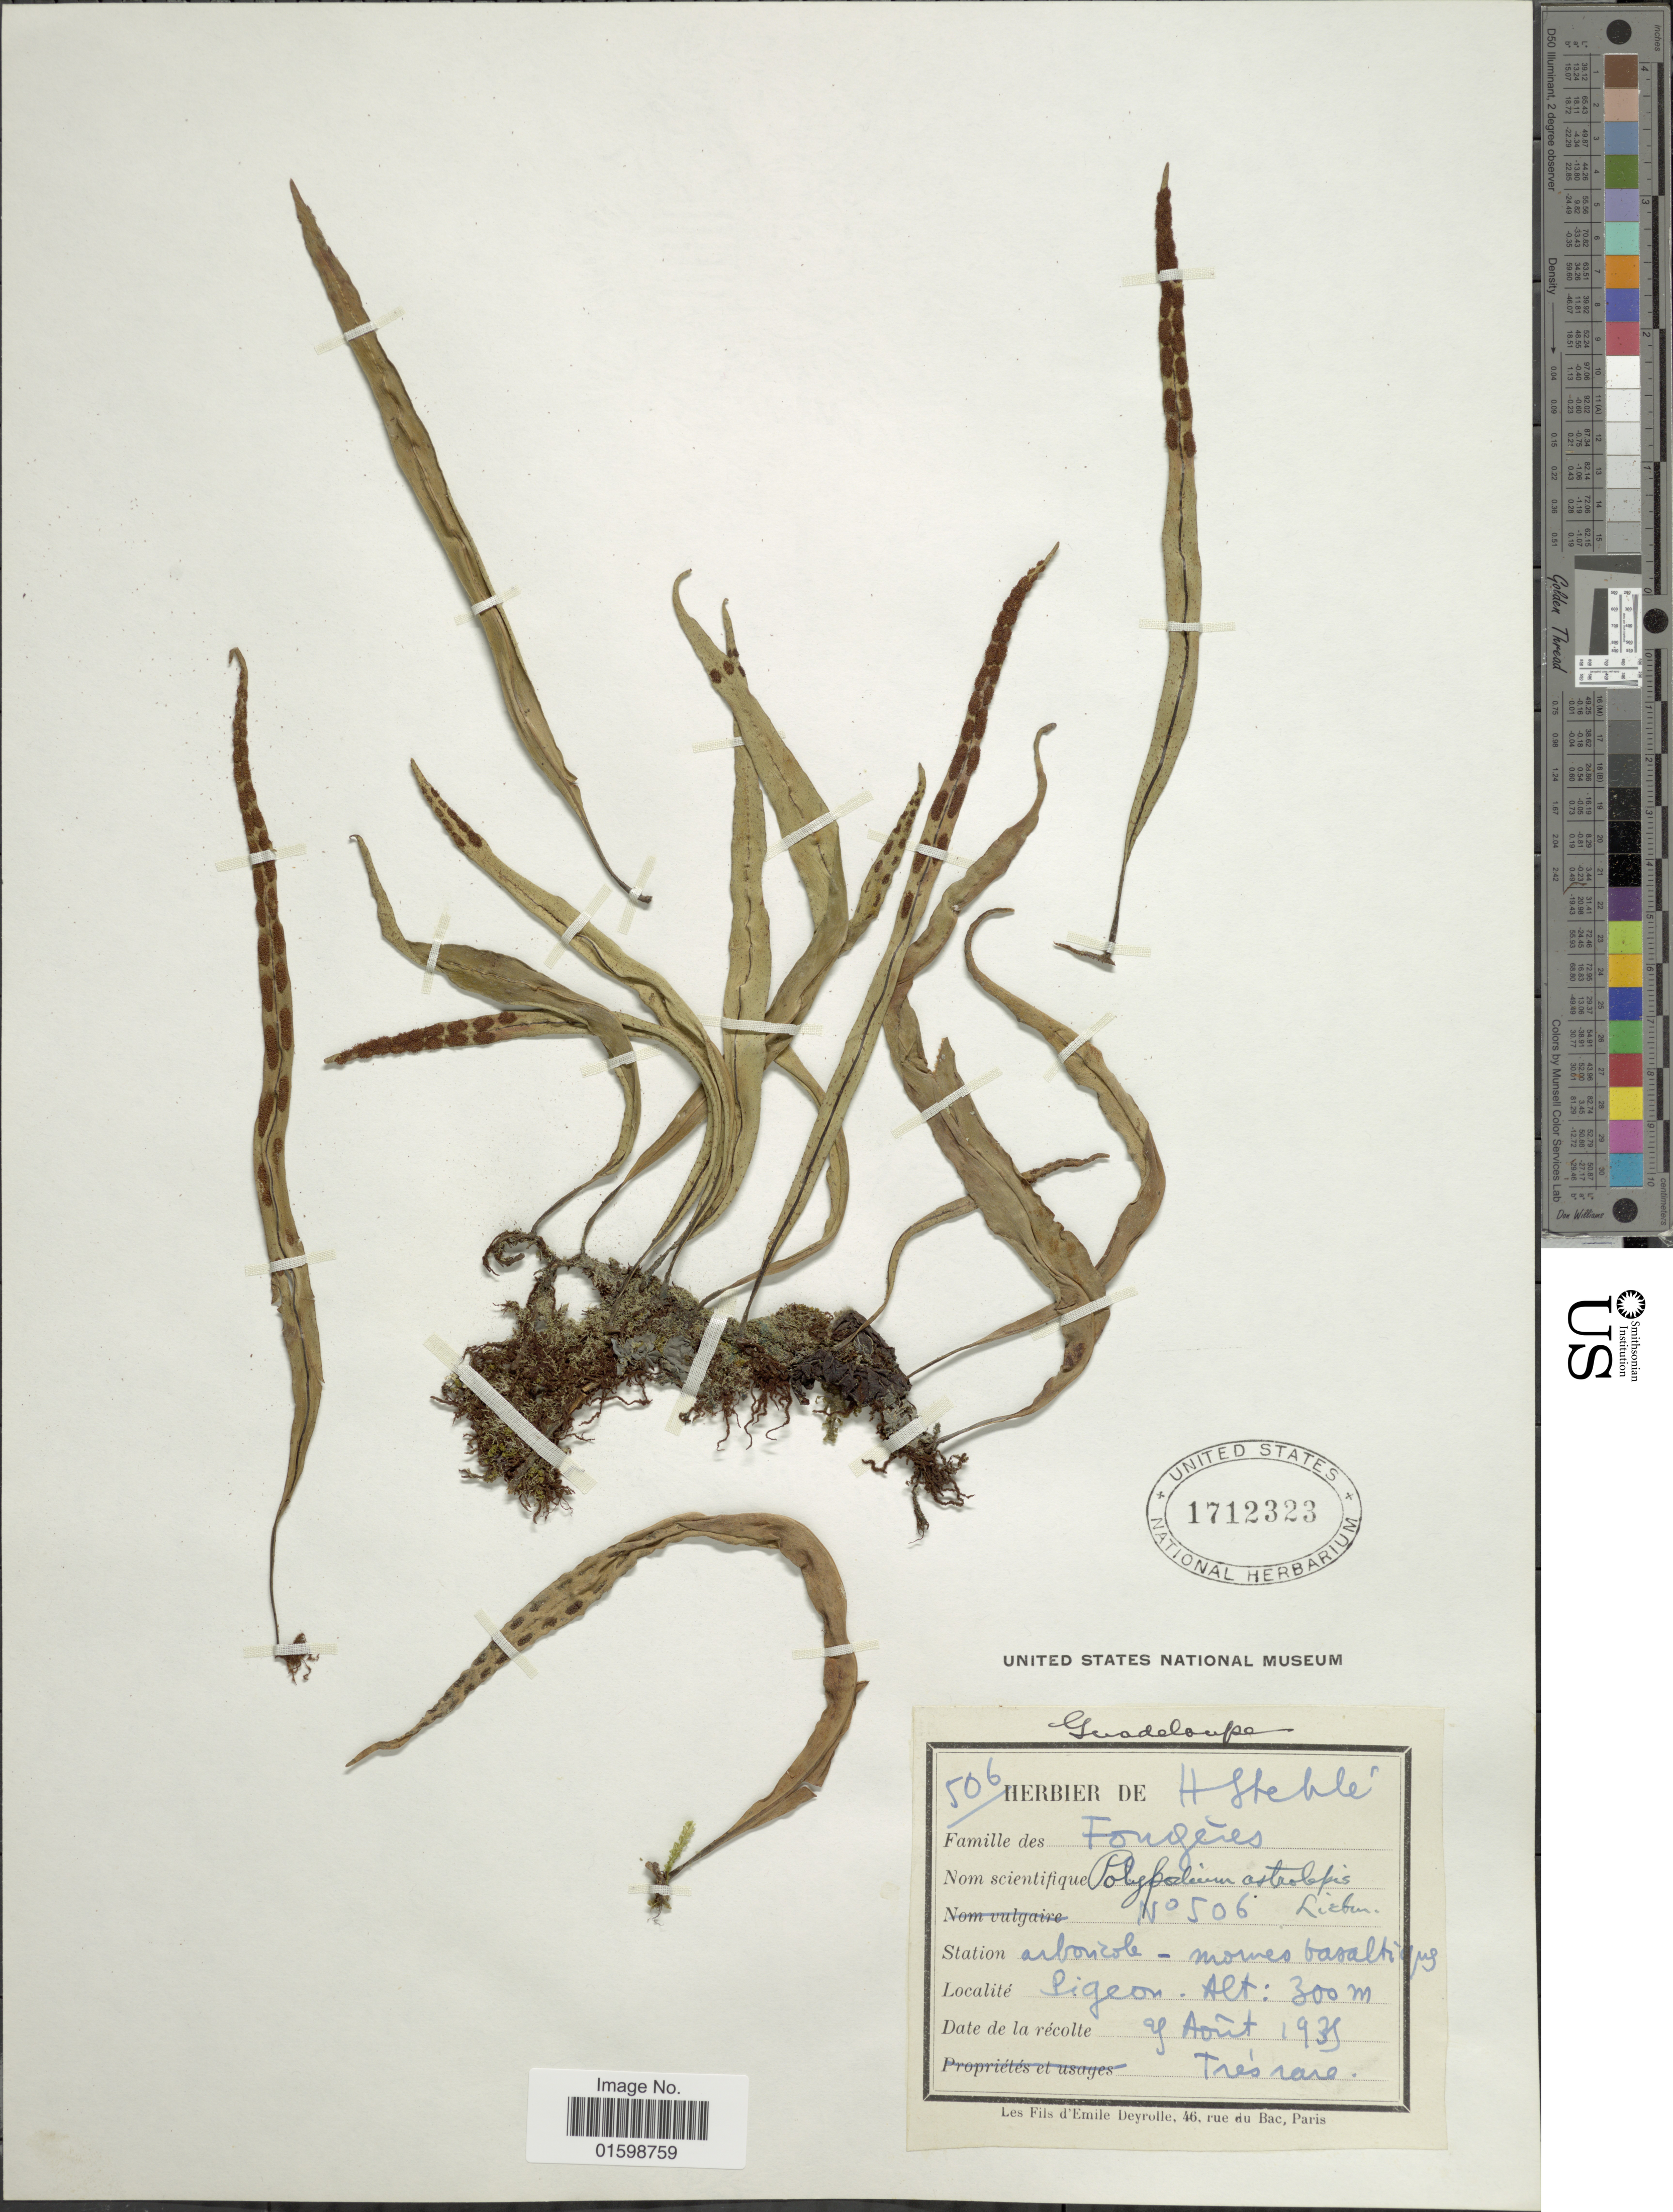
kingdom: Plantae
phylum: Tracheophyta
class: Polypodiopsida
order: Polypodiales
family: Polypodiaceae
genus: Pleopeltis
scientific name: Pleopeltis astrolepis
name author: (Liebm.) E. Fourn.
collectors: ex herb. H. Stehlé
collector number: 506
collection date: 1939-08-09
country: Guadeloupe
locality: Pigeon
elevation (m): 300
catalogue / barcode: US 1712323